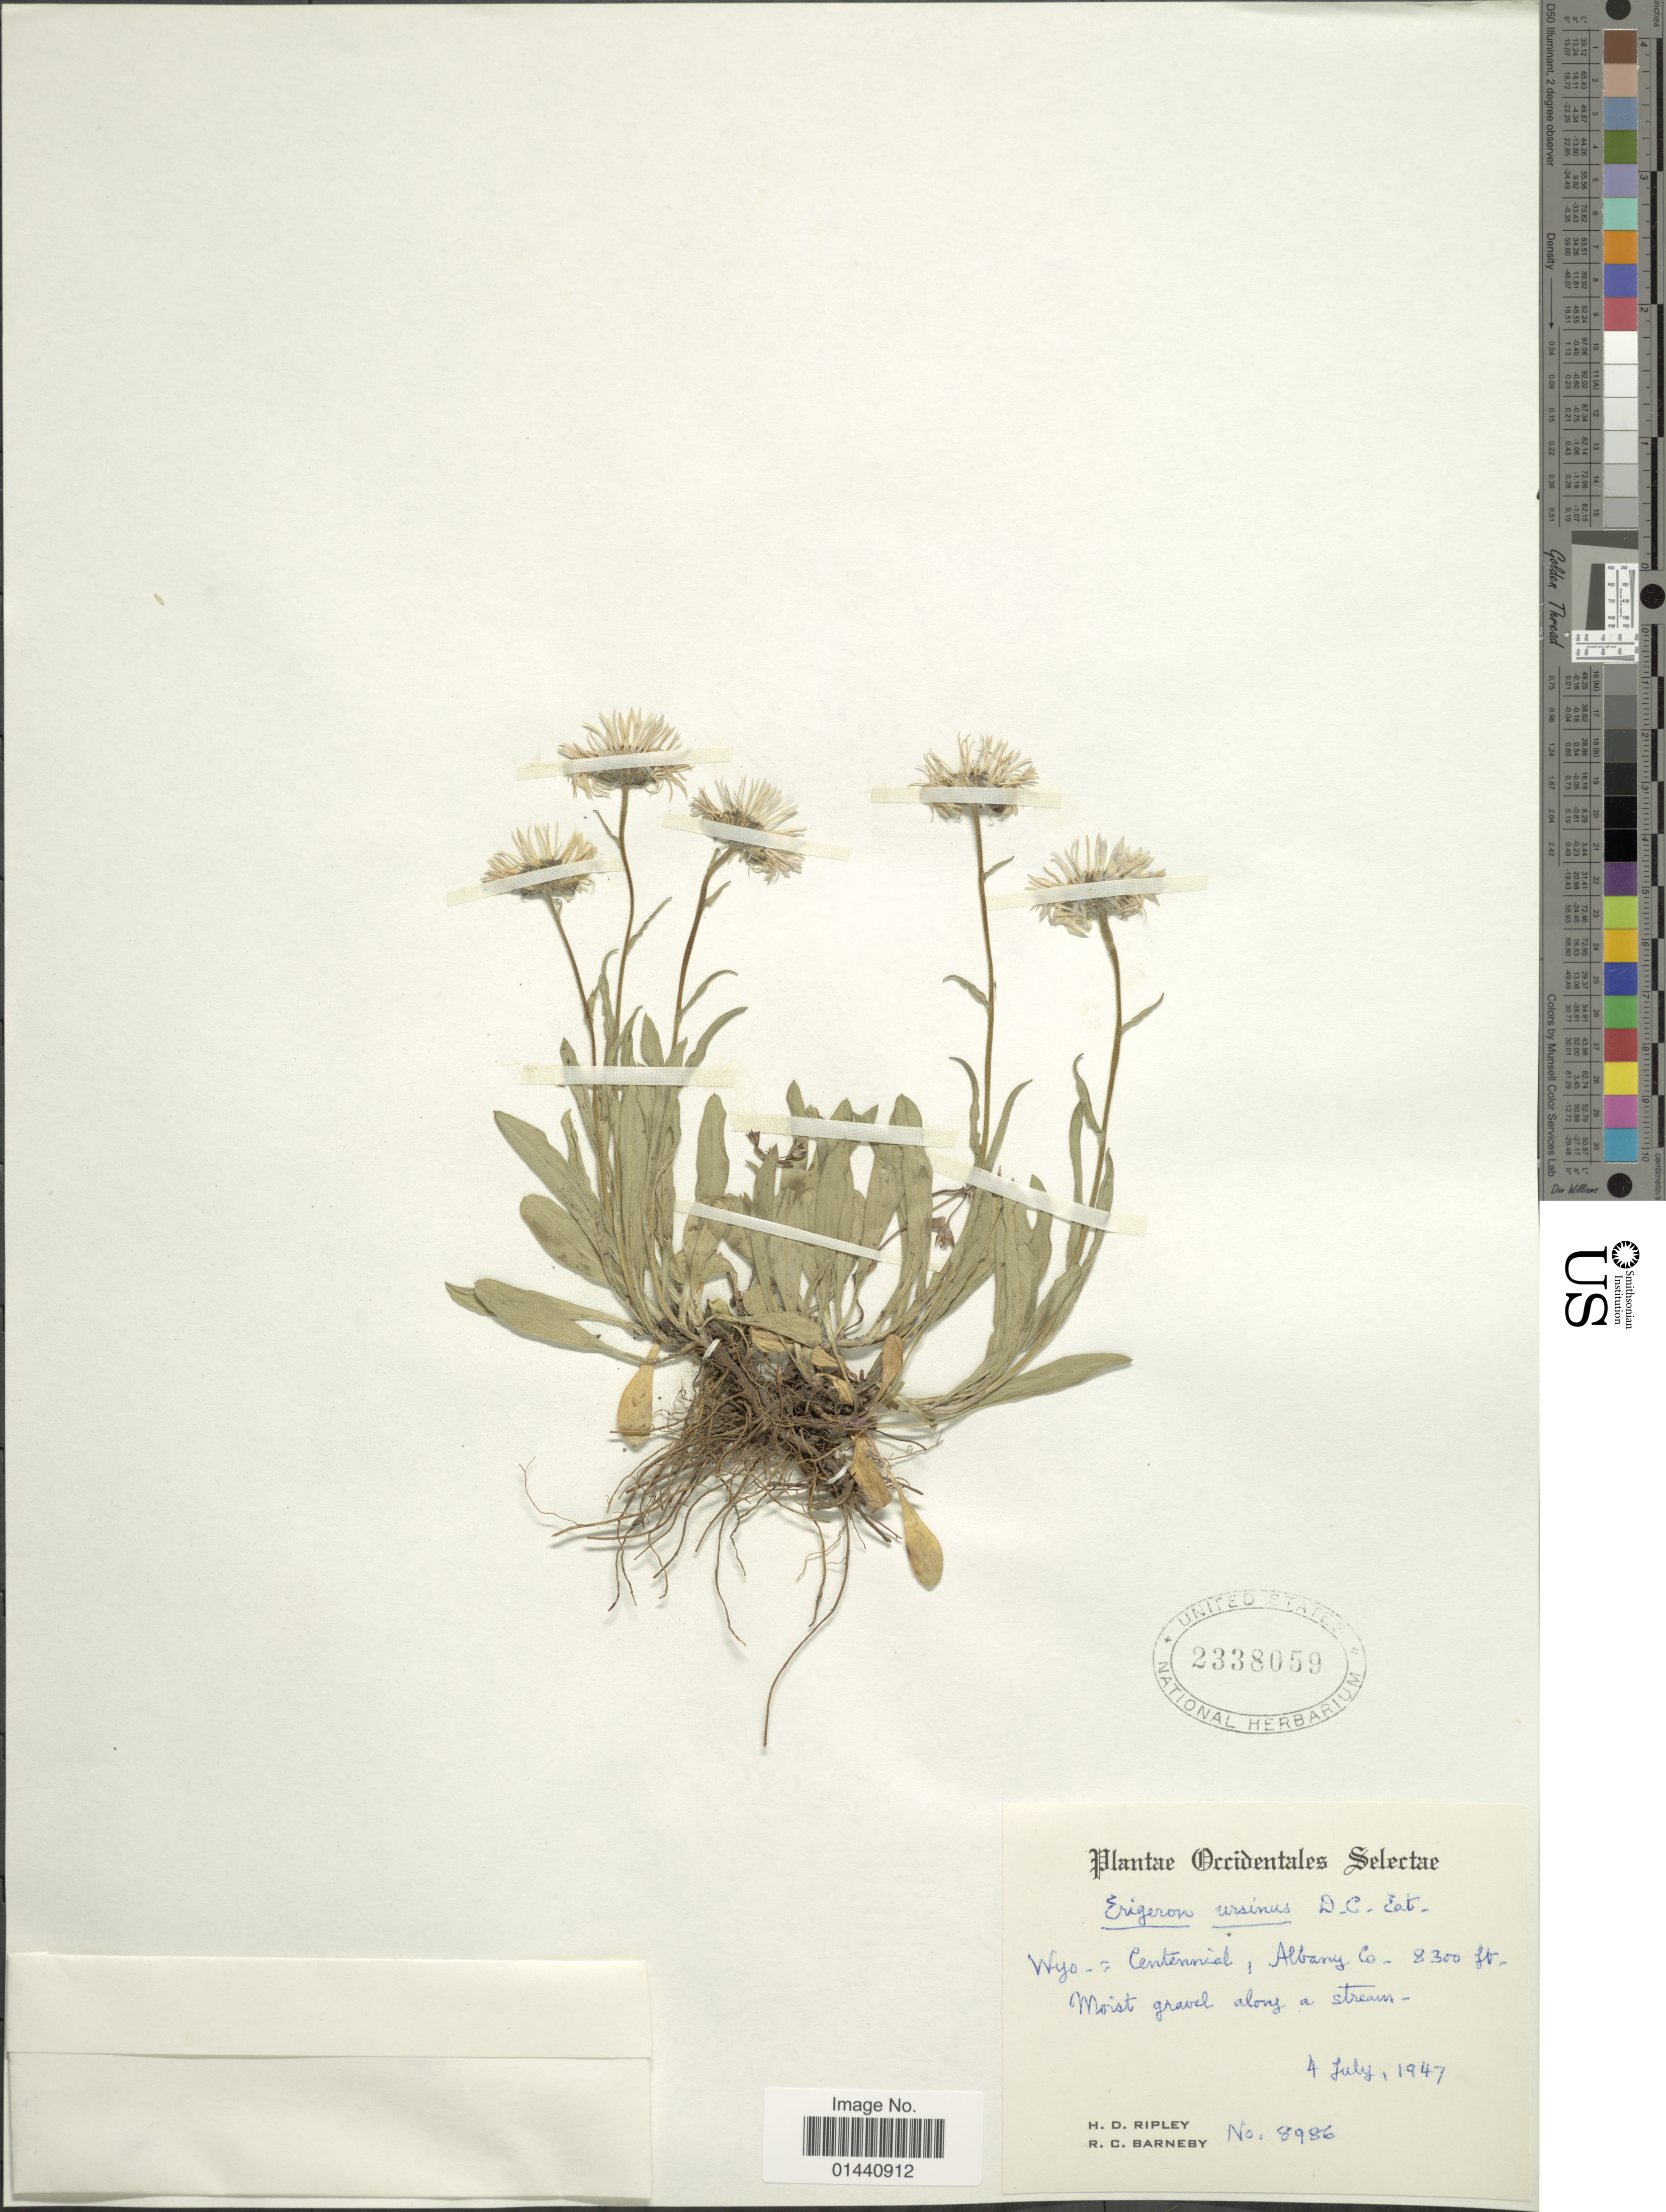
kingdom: Plantae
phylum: Tracheophyta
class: Magnoliopsida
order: Asterales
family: Asteraceae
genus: Erigeron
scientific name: Erigeron ursinus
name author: D.C. Eaton in C. King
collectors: H. Ripley & R. C. Barneby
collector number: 8986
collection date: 1947-07-04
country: United States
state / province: Wyoming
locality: Wyo.= Centennial, Albany Co.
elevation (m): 2530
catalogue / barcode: US 2338059